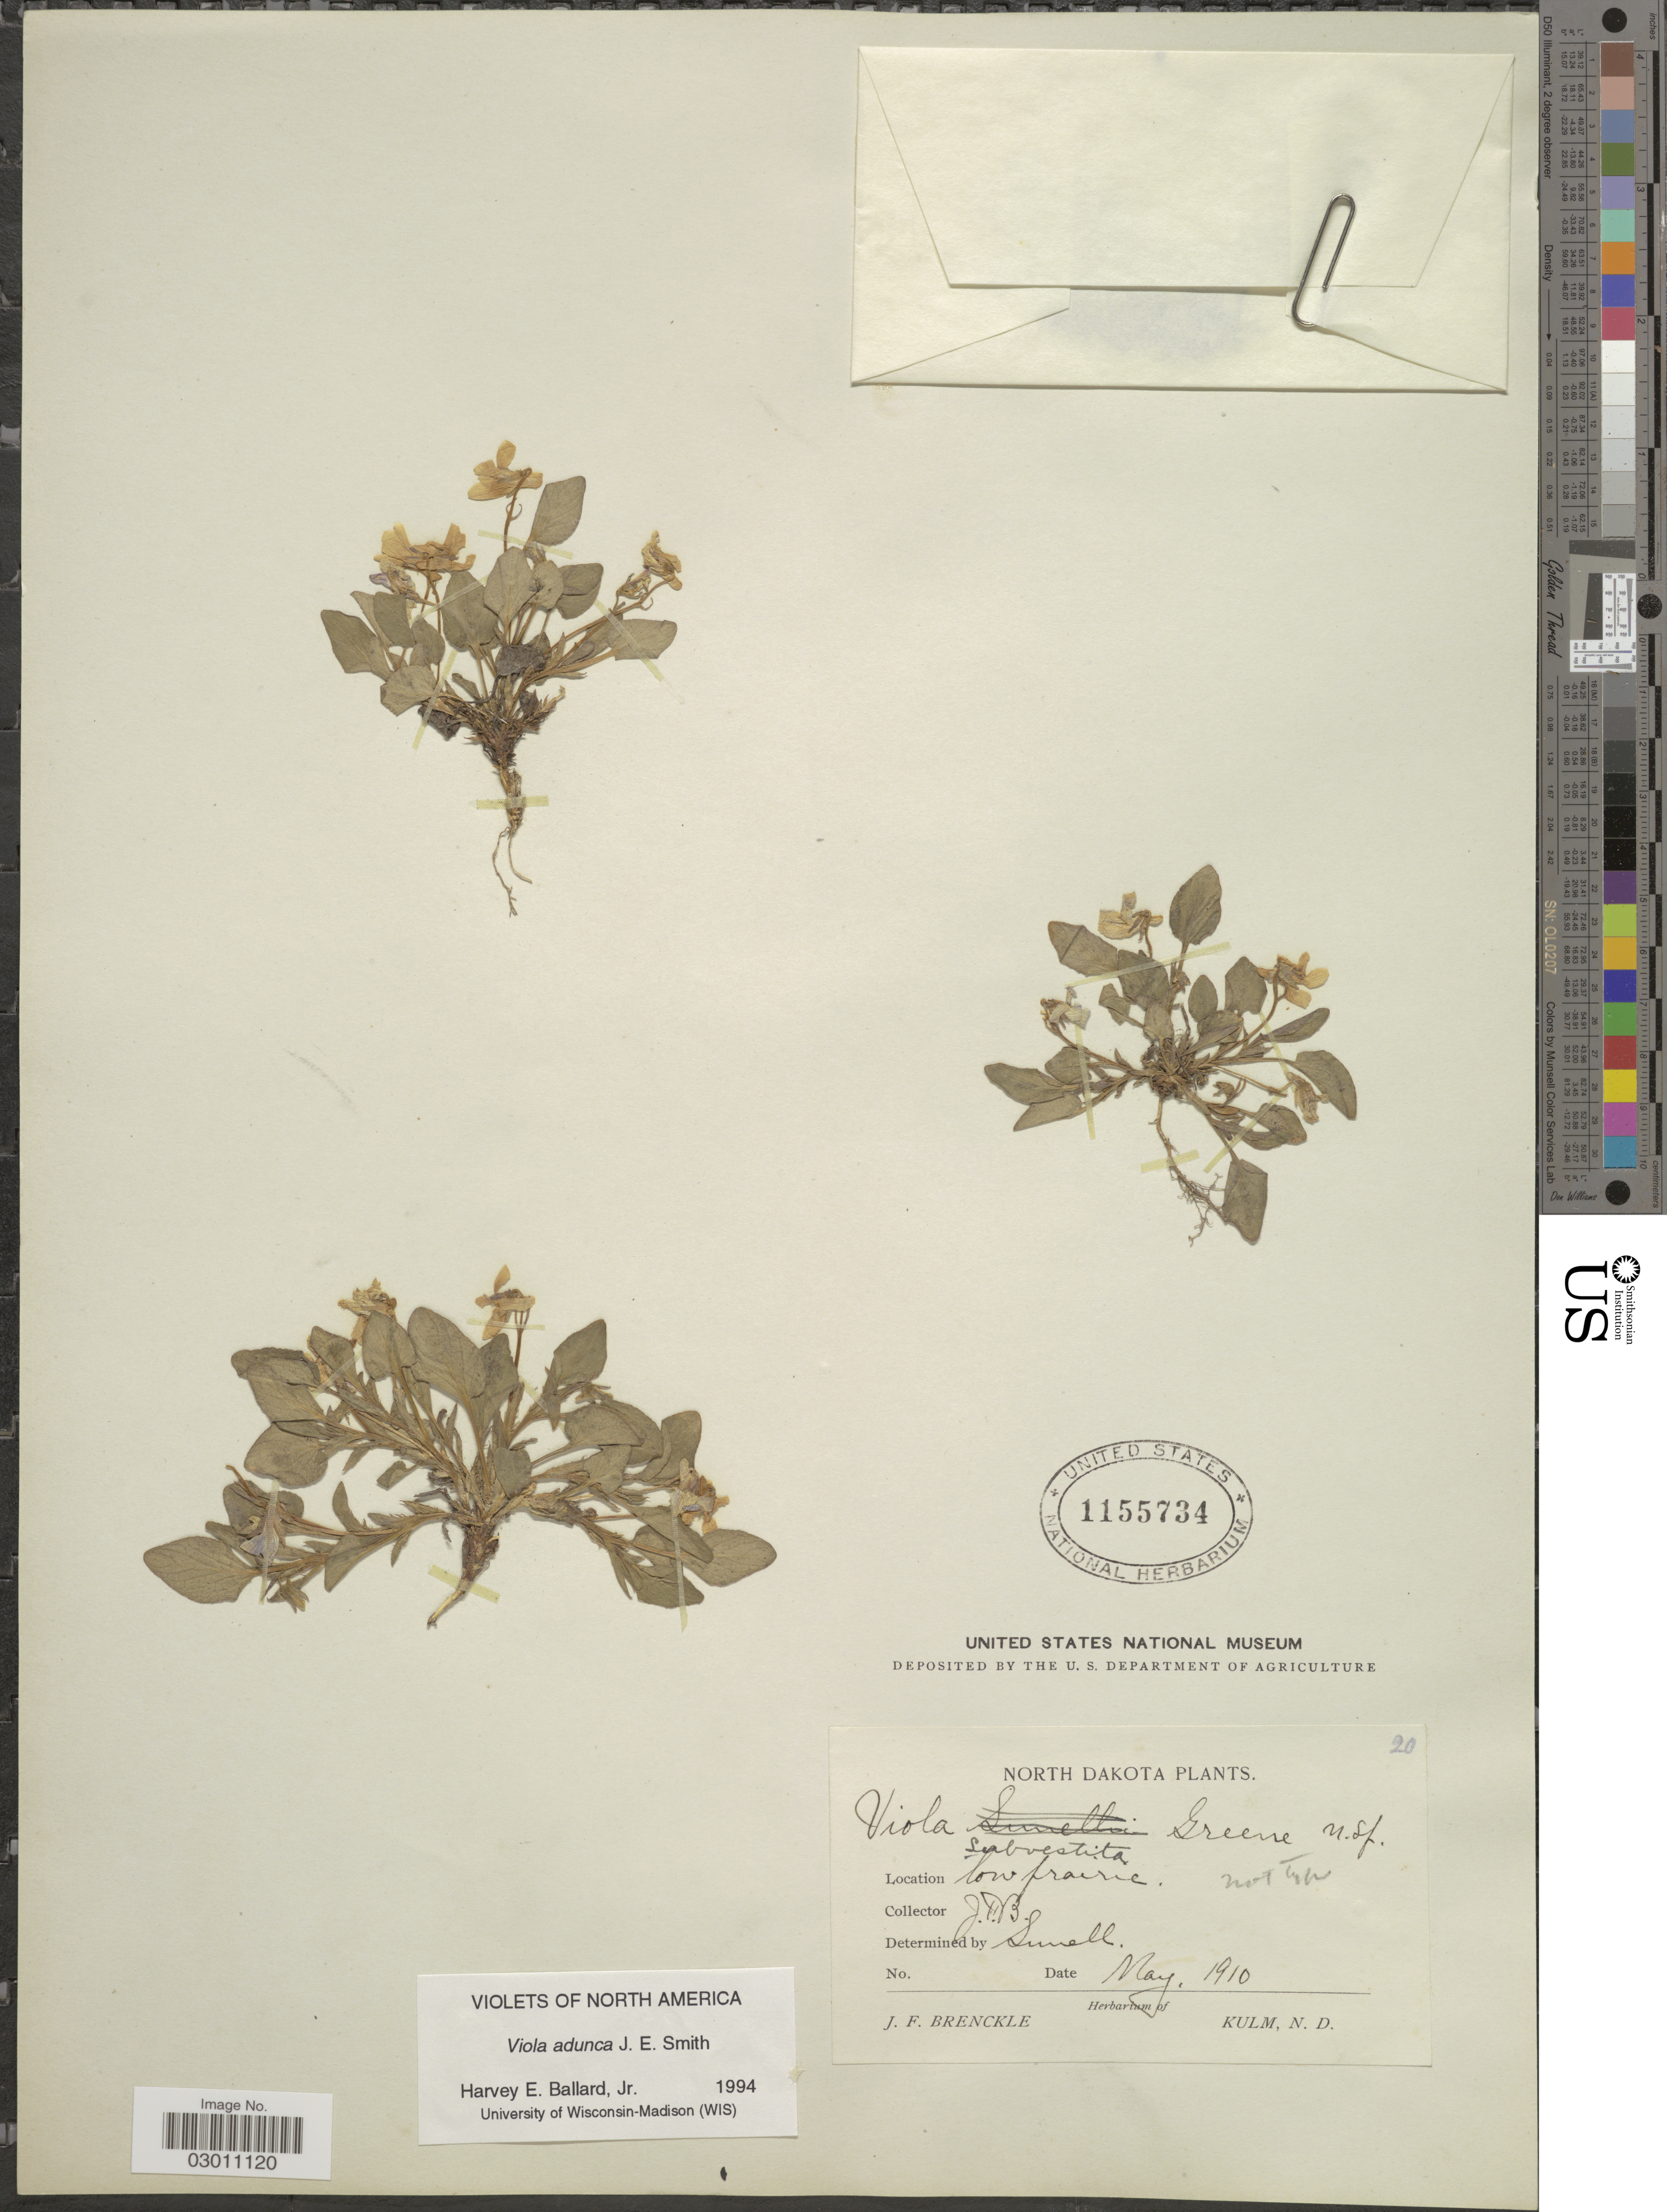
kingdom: Plantae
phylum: Tracheophyta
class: Magnoliopsida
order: Malpighiales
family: Violaceae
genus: Viola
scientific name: Viola adunca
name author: Sm.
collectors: J. Brenckle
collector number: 20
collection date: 1910-05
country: United States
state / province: North Dakota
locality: Low prairie.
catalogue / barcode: US 1155734